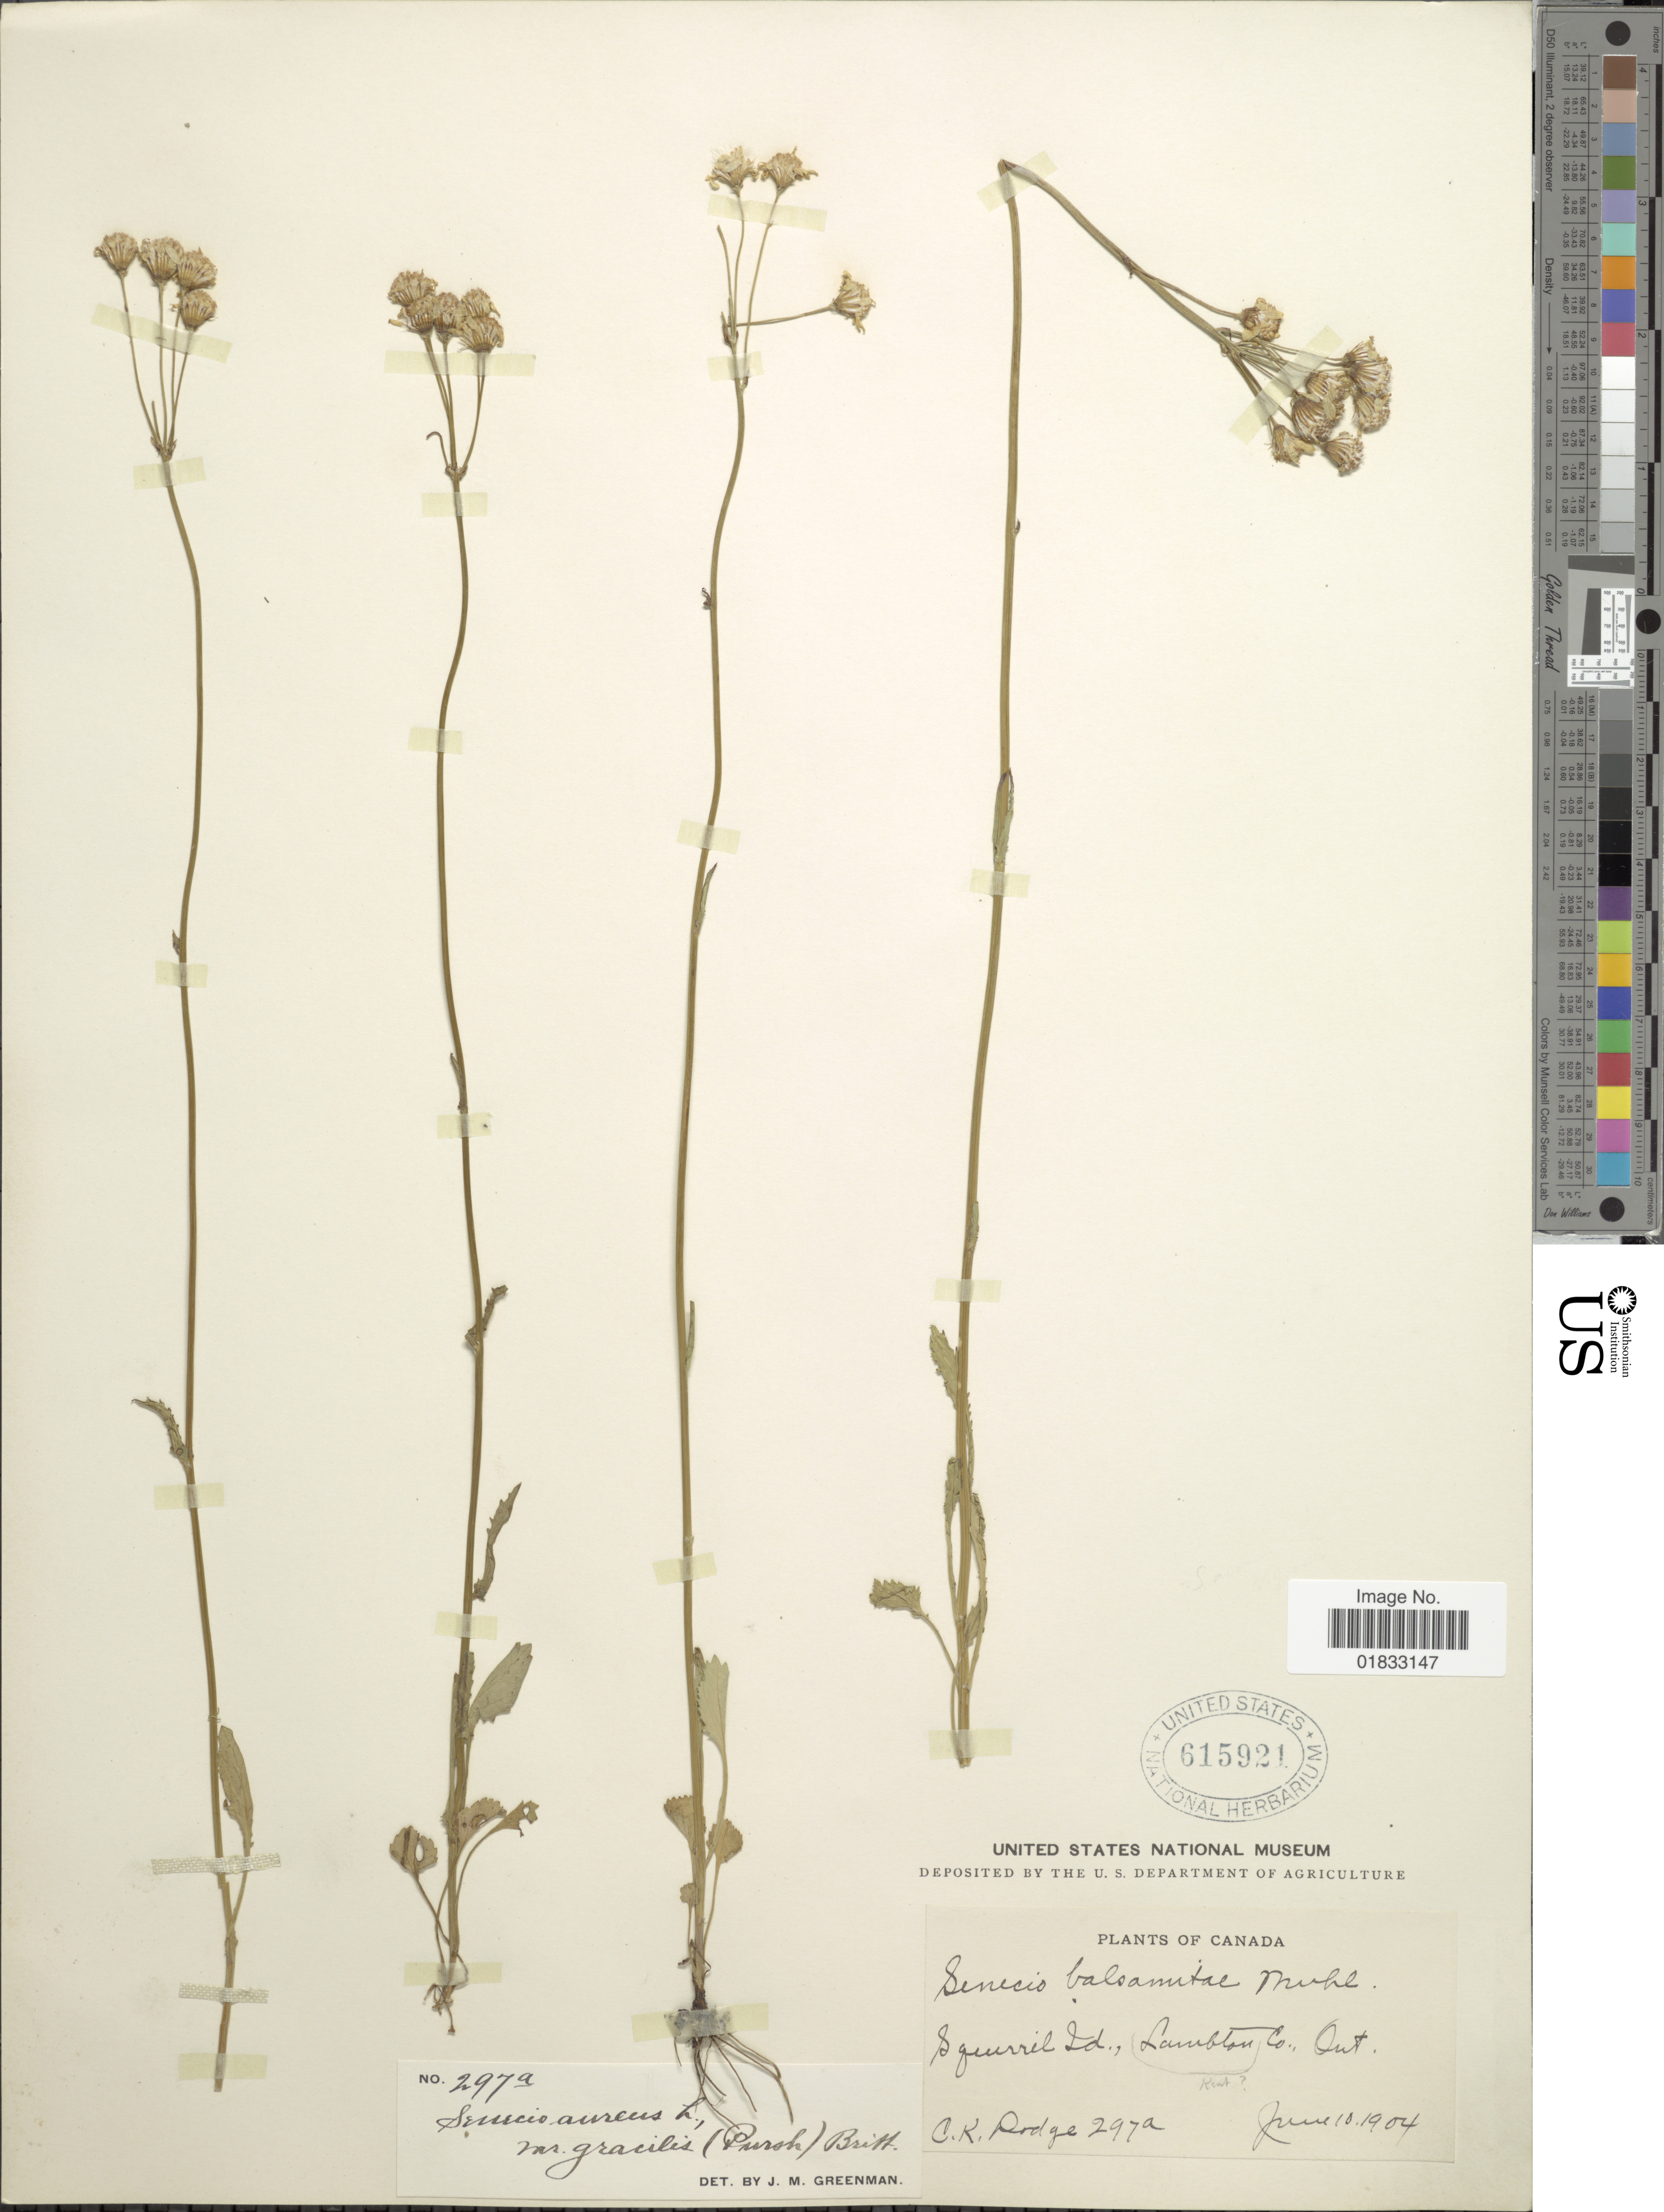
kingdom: Plantae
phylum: Tracheophyta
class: Magnoliopsida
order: Asterales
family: Asteraceae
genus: Packera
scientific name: Packera aurea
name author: (L.) Á. Löve & D. Löve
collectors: C. Dodge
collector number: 297a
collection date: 1904-06-10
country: Canada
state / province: Ontario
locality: Squirrel Id. Lambton Co.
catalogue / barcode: US 615921